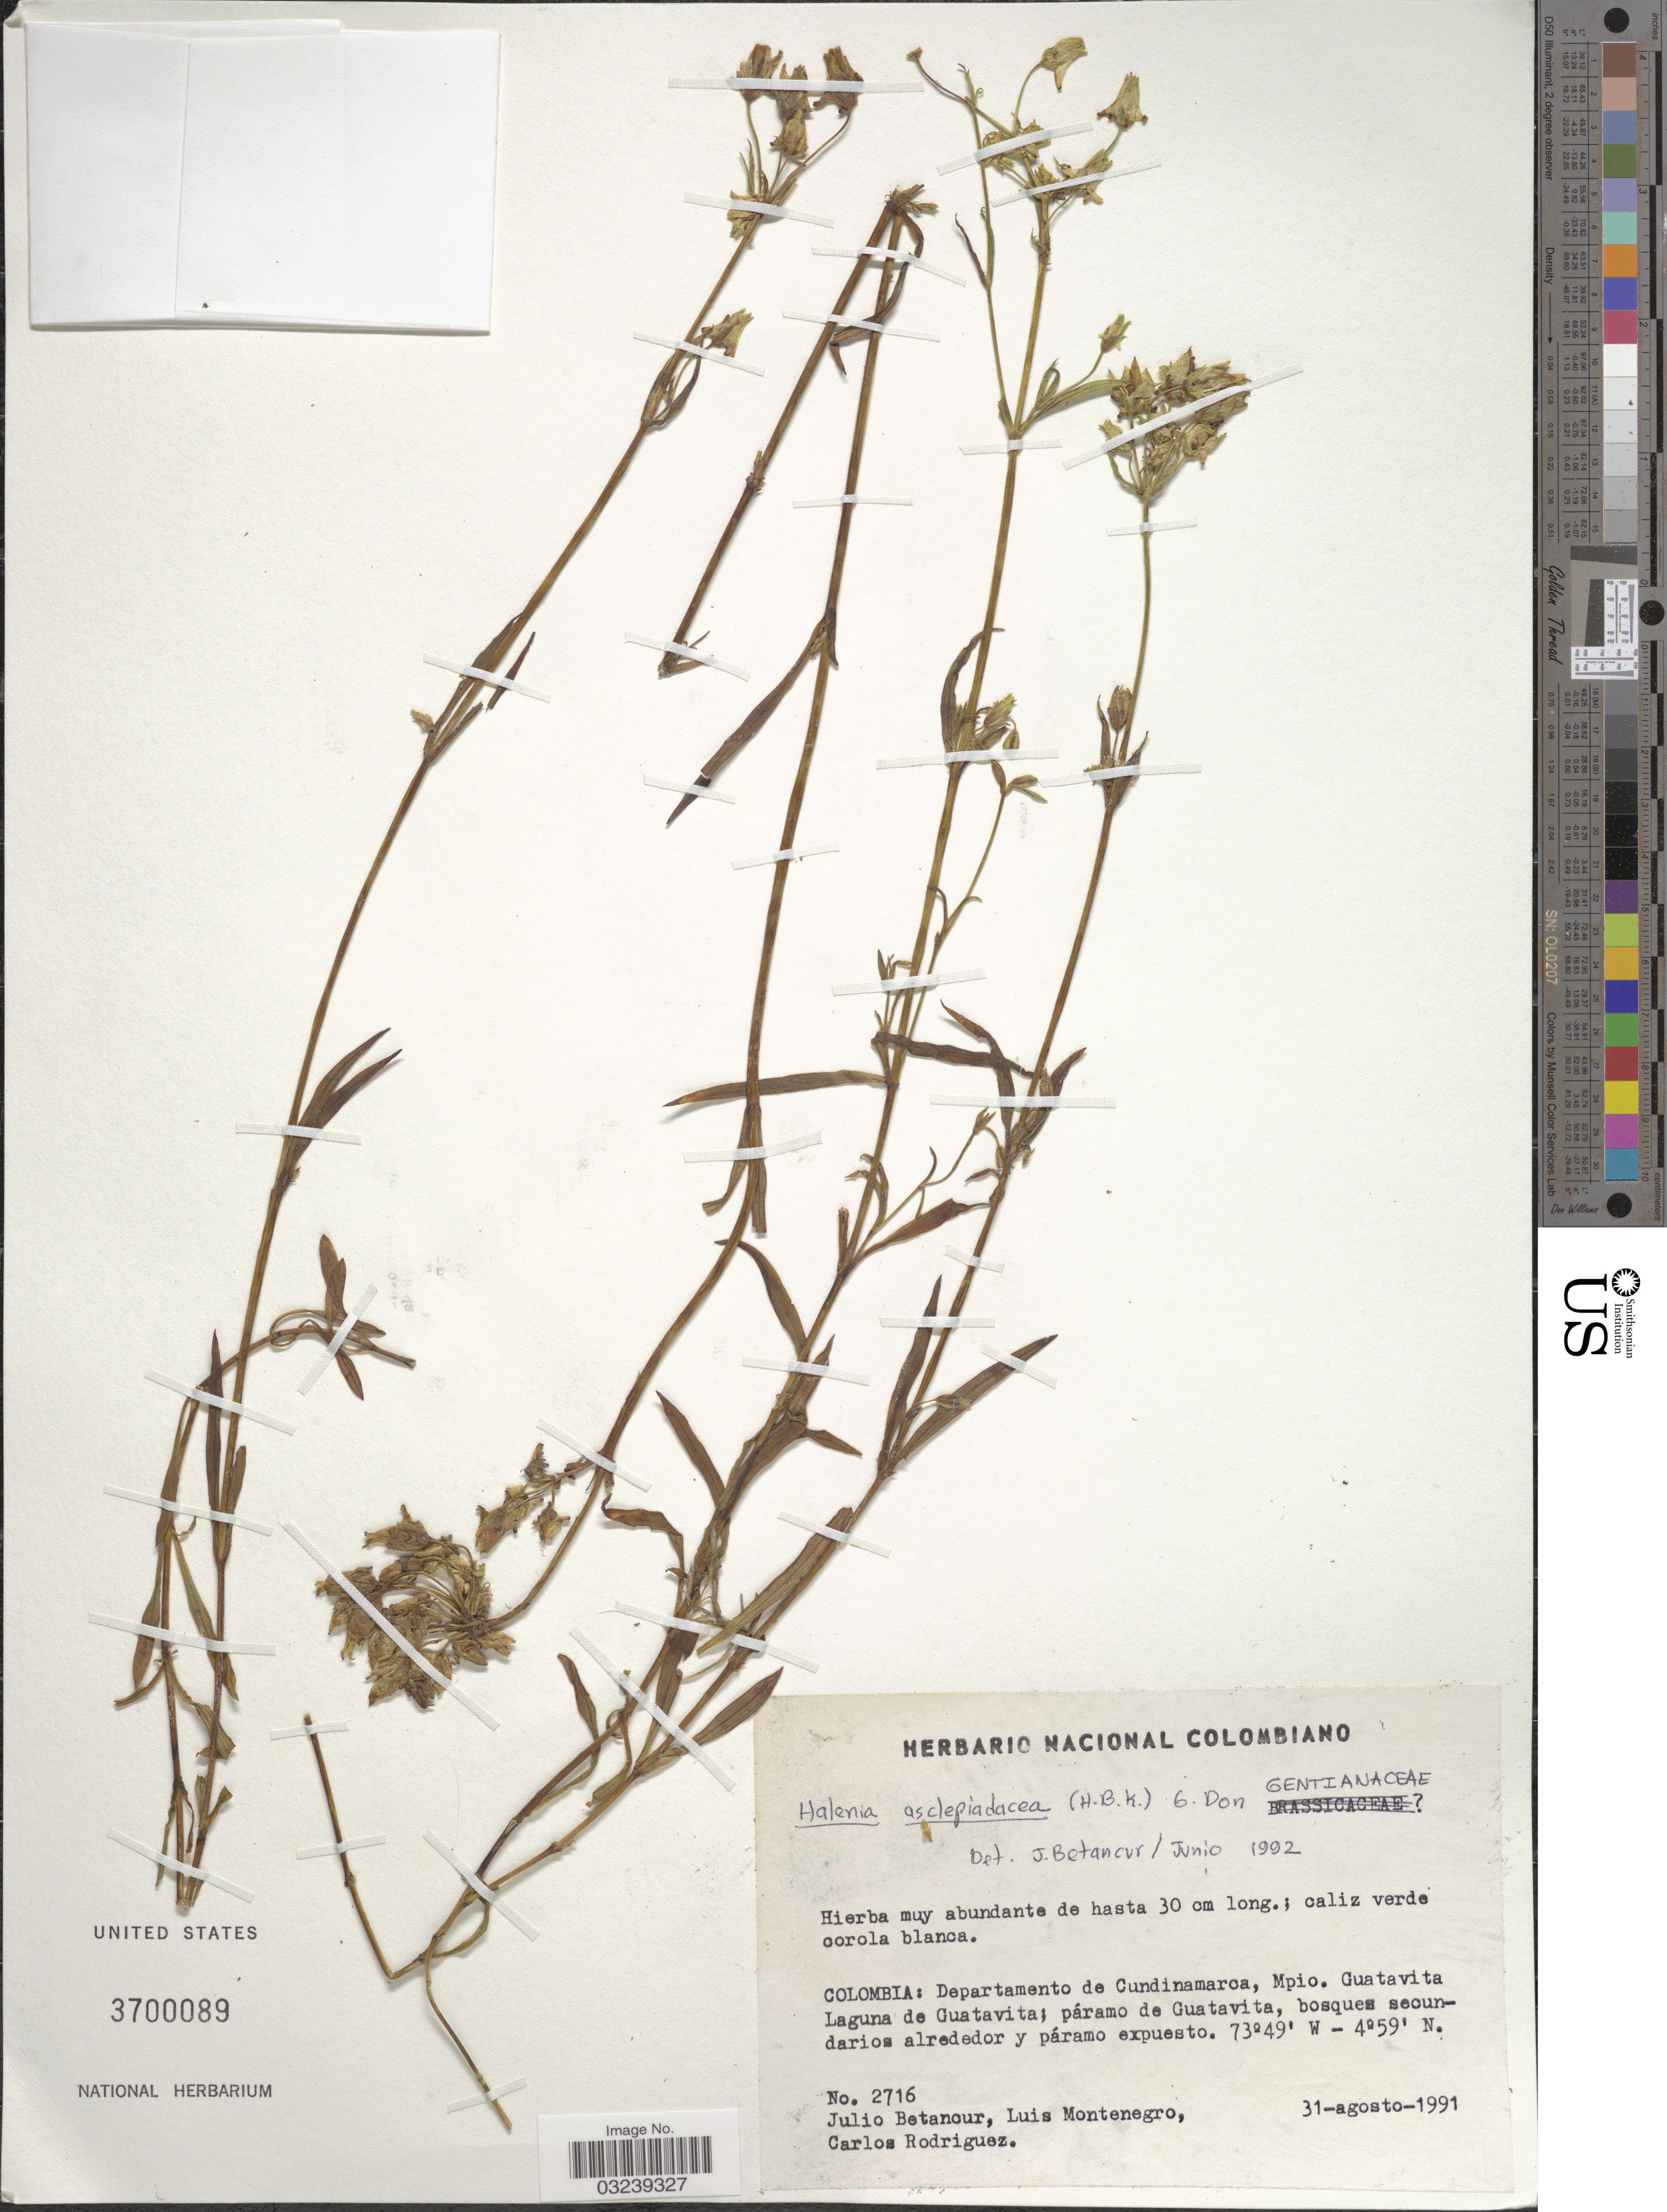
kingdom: Plantae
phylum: Tracheophyta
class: Magnoliopsida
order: Gentianales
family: Gentianaceae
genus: Halenia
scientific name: Halenia asclepiadea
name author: (Kunth) G. Don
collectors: J. Betancur, L. Montenegro & C. Rodriguez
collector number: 2716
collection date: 1991-08-31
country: Colombia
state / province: Cundinamarca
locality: Departamento de Cundinamarca, Mpio. Guatavita, Laguna de Guatavita; páramo de Guatavita.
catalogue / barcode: US 3700089